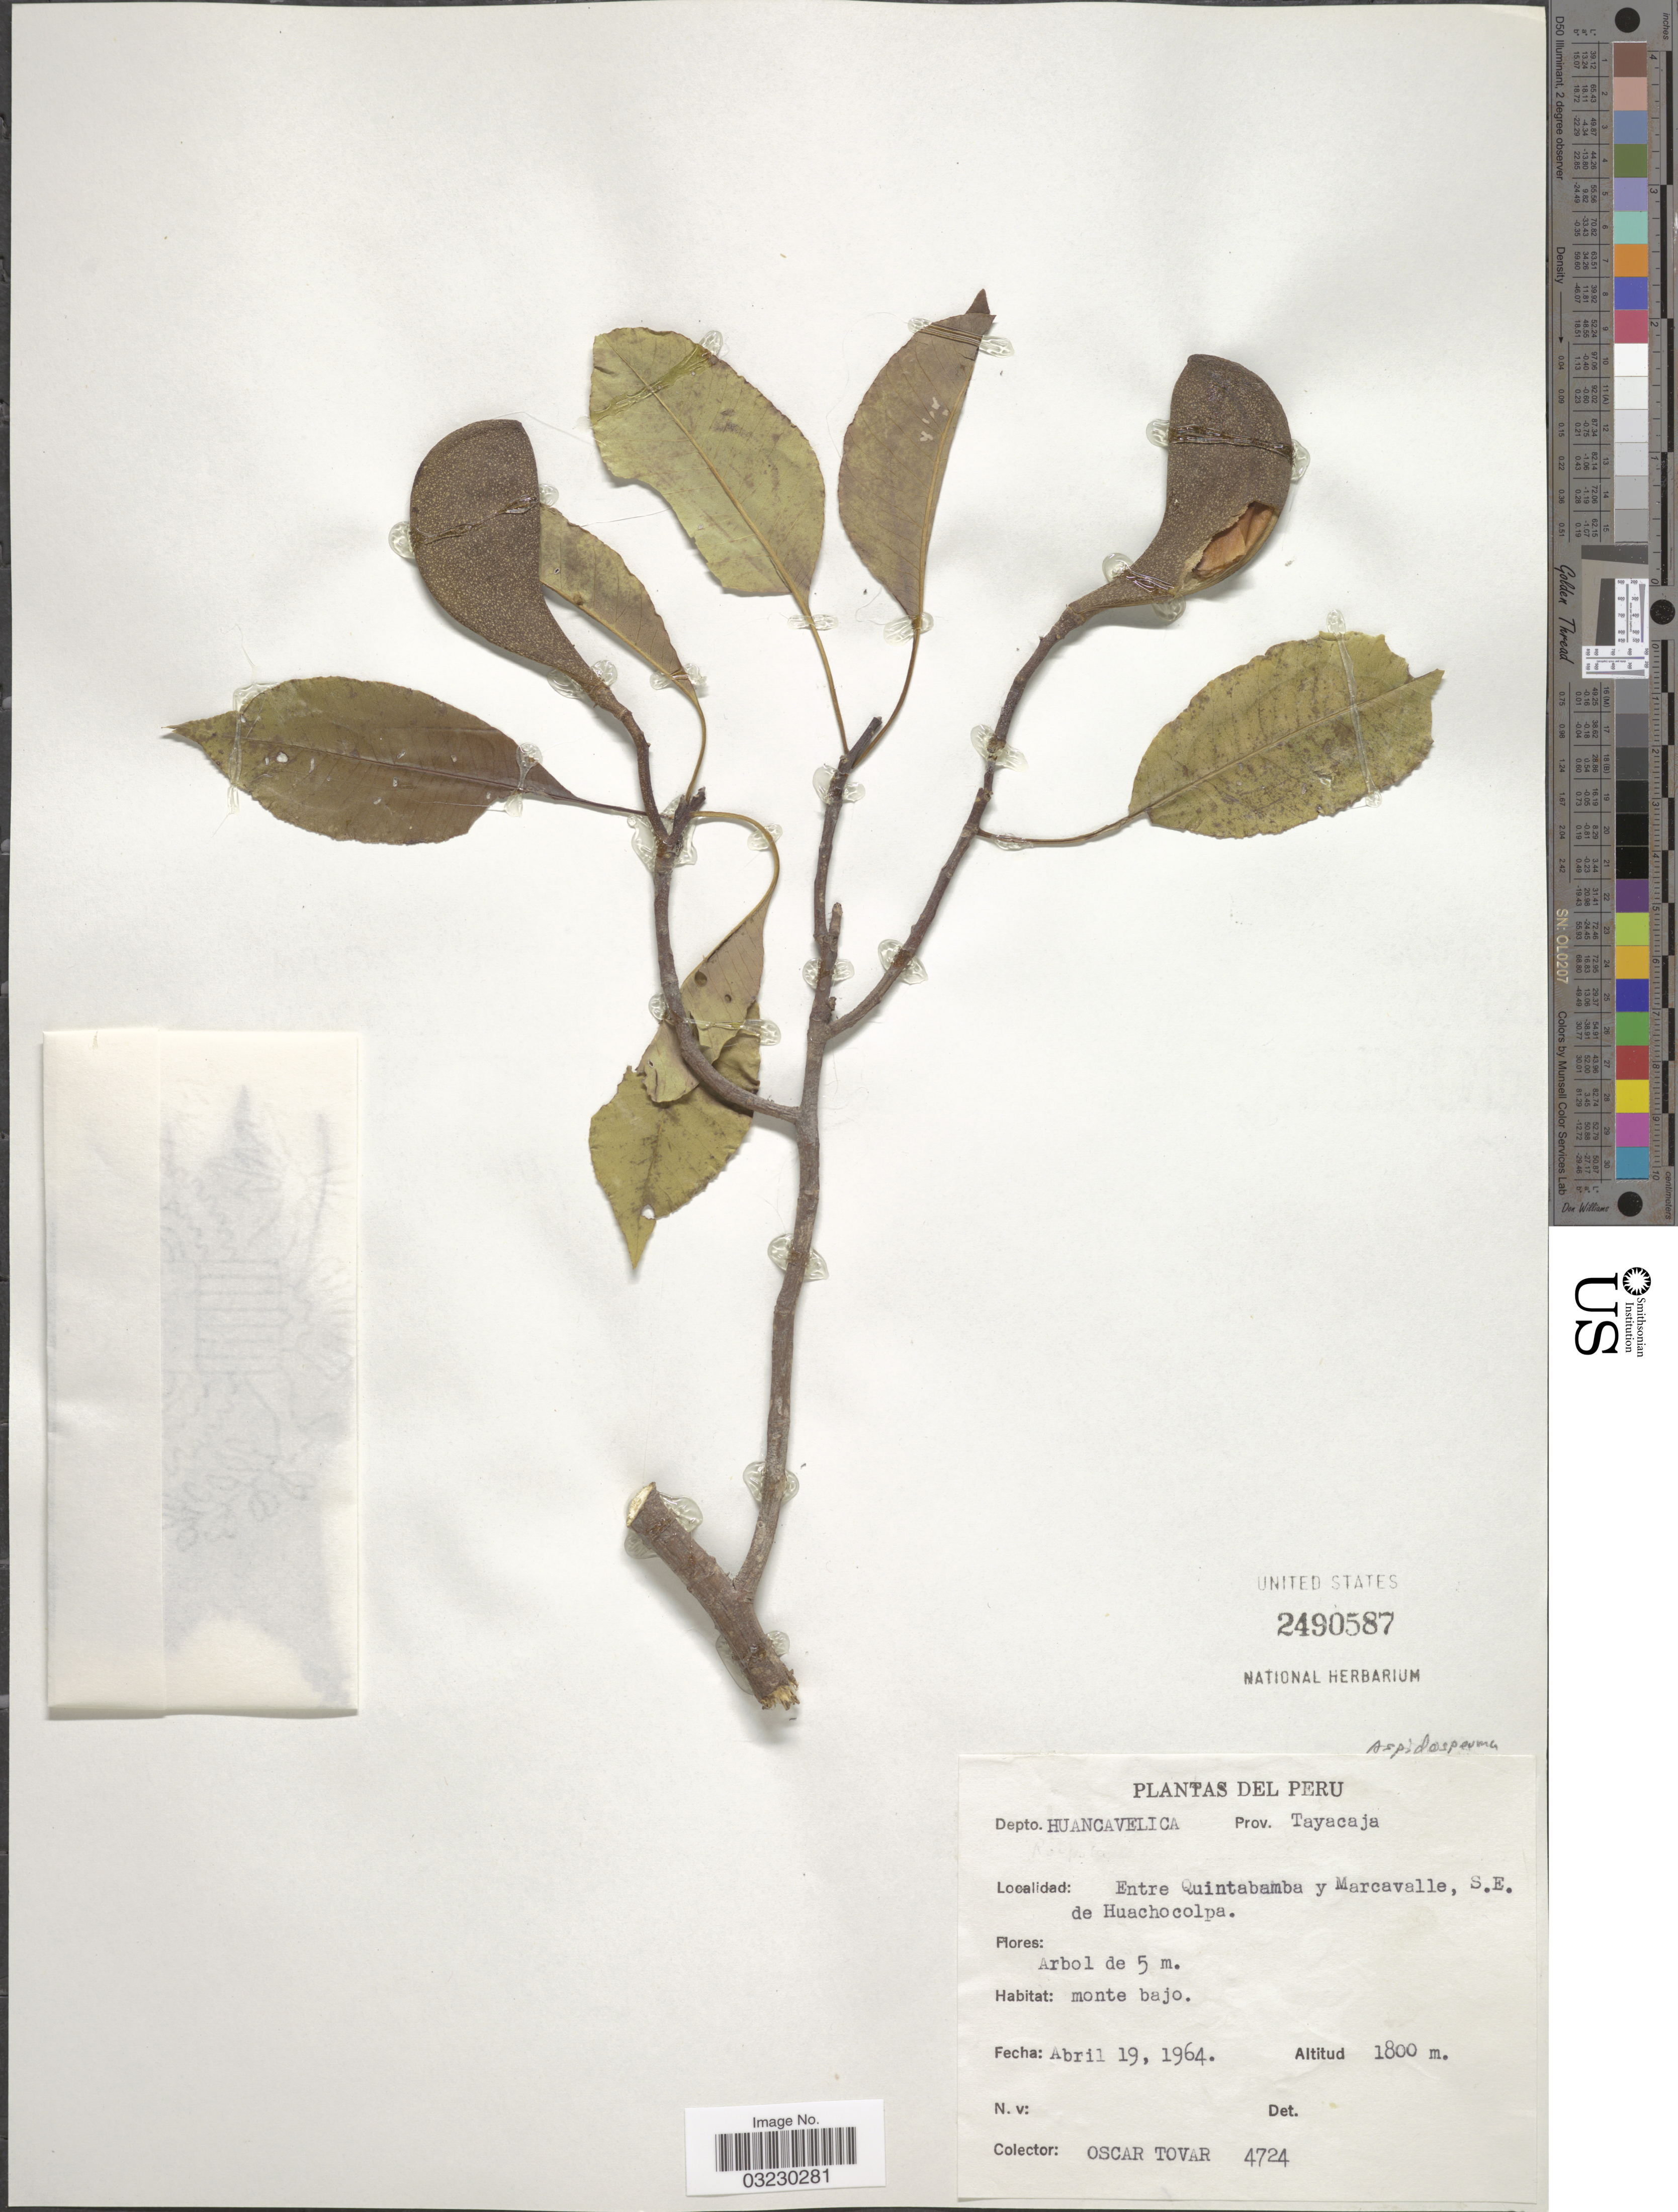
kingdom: Plantae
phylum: Tracheophyta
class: Magnoliopsida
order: Gentianales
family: Apocynaceae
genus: Aspidosperma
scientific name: Aspidosperma sp.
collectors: Ó. Tovar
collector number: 4724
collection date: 1964-04-19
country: Peru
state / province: Huancavelica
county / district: Tayacaja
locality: Depto. Huancavelica. Prov. Tayacaja. Entre Quintabamba y Marcavalle, S. E. de Huachocolpa.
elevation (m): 1800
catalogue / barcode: US 2490587